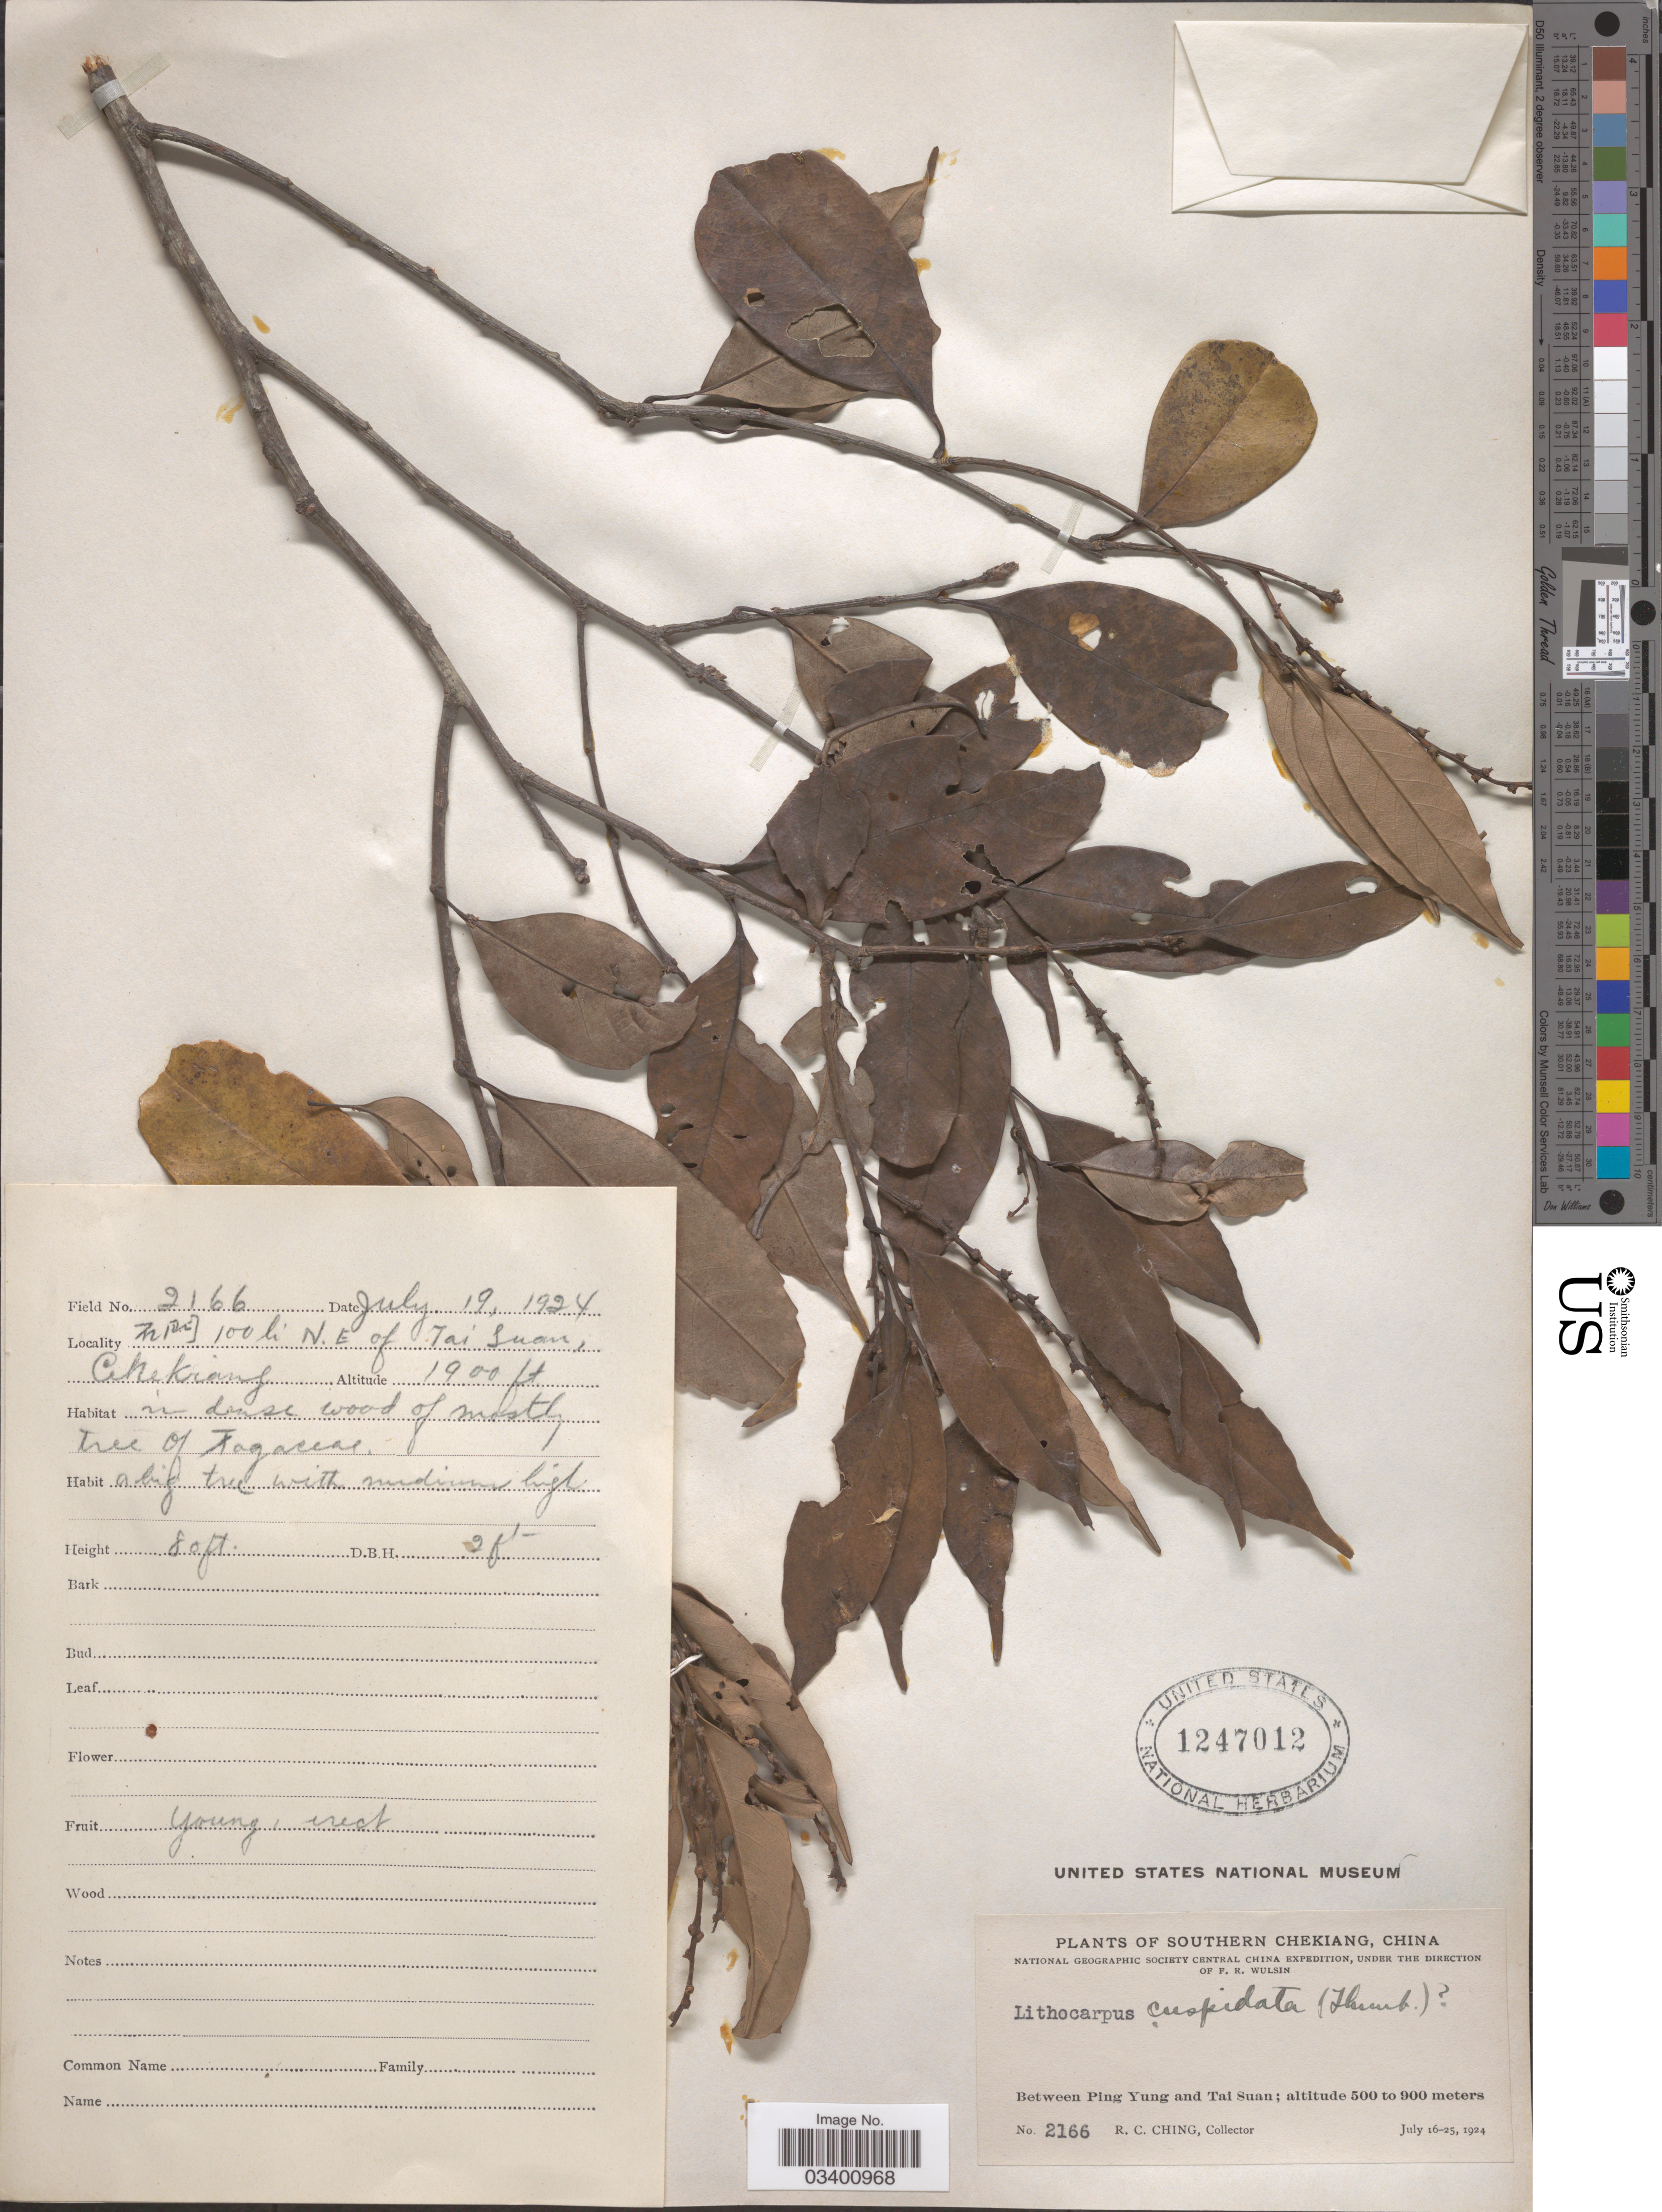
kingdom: Plantae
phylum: Tracheophyta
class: Magnoliopsida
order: Fagales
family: Fagaceae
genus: Castanopsis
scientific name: Castanopsis cuspidata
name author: (Thunb.) Schottky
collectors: R. C. Ching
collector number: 2166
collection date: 1924-07-19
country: China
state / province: Zhejiang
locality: Southern Chekiang. Between Ping Yung and Tai Suan. 100 li. N.E. of Tai Suan.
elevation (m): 579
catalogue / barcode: US 1247012